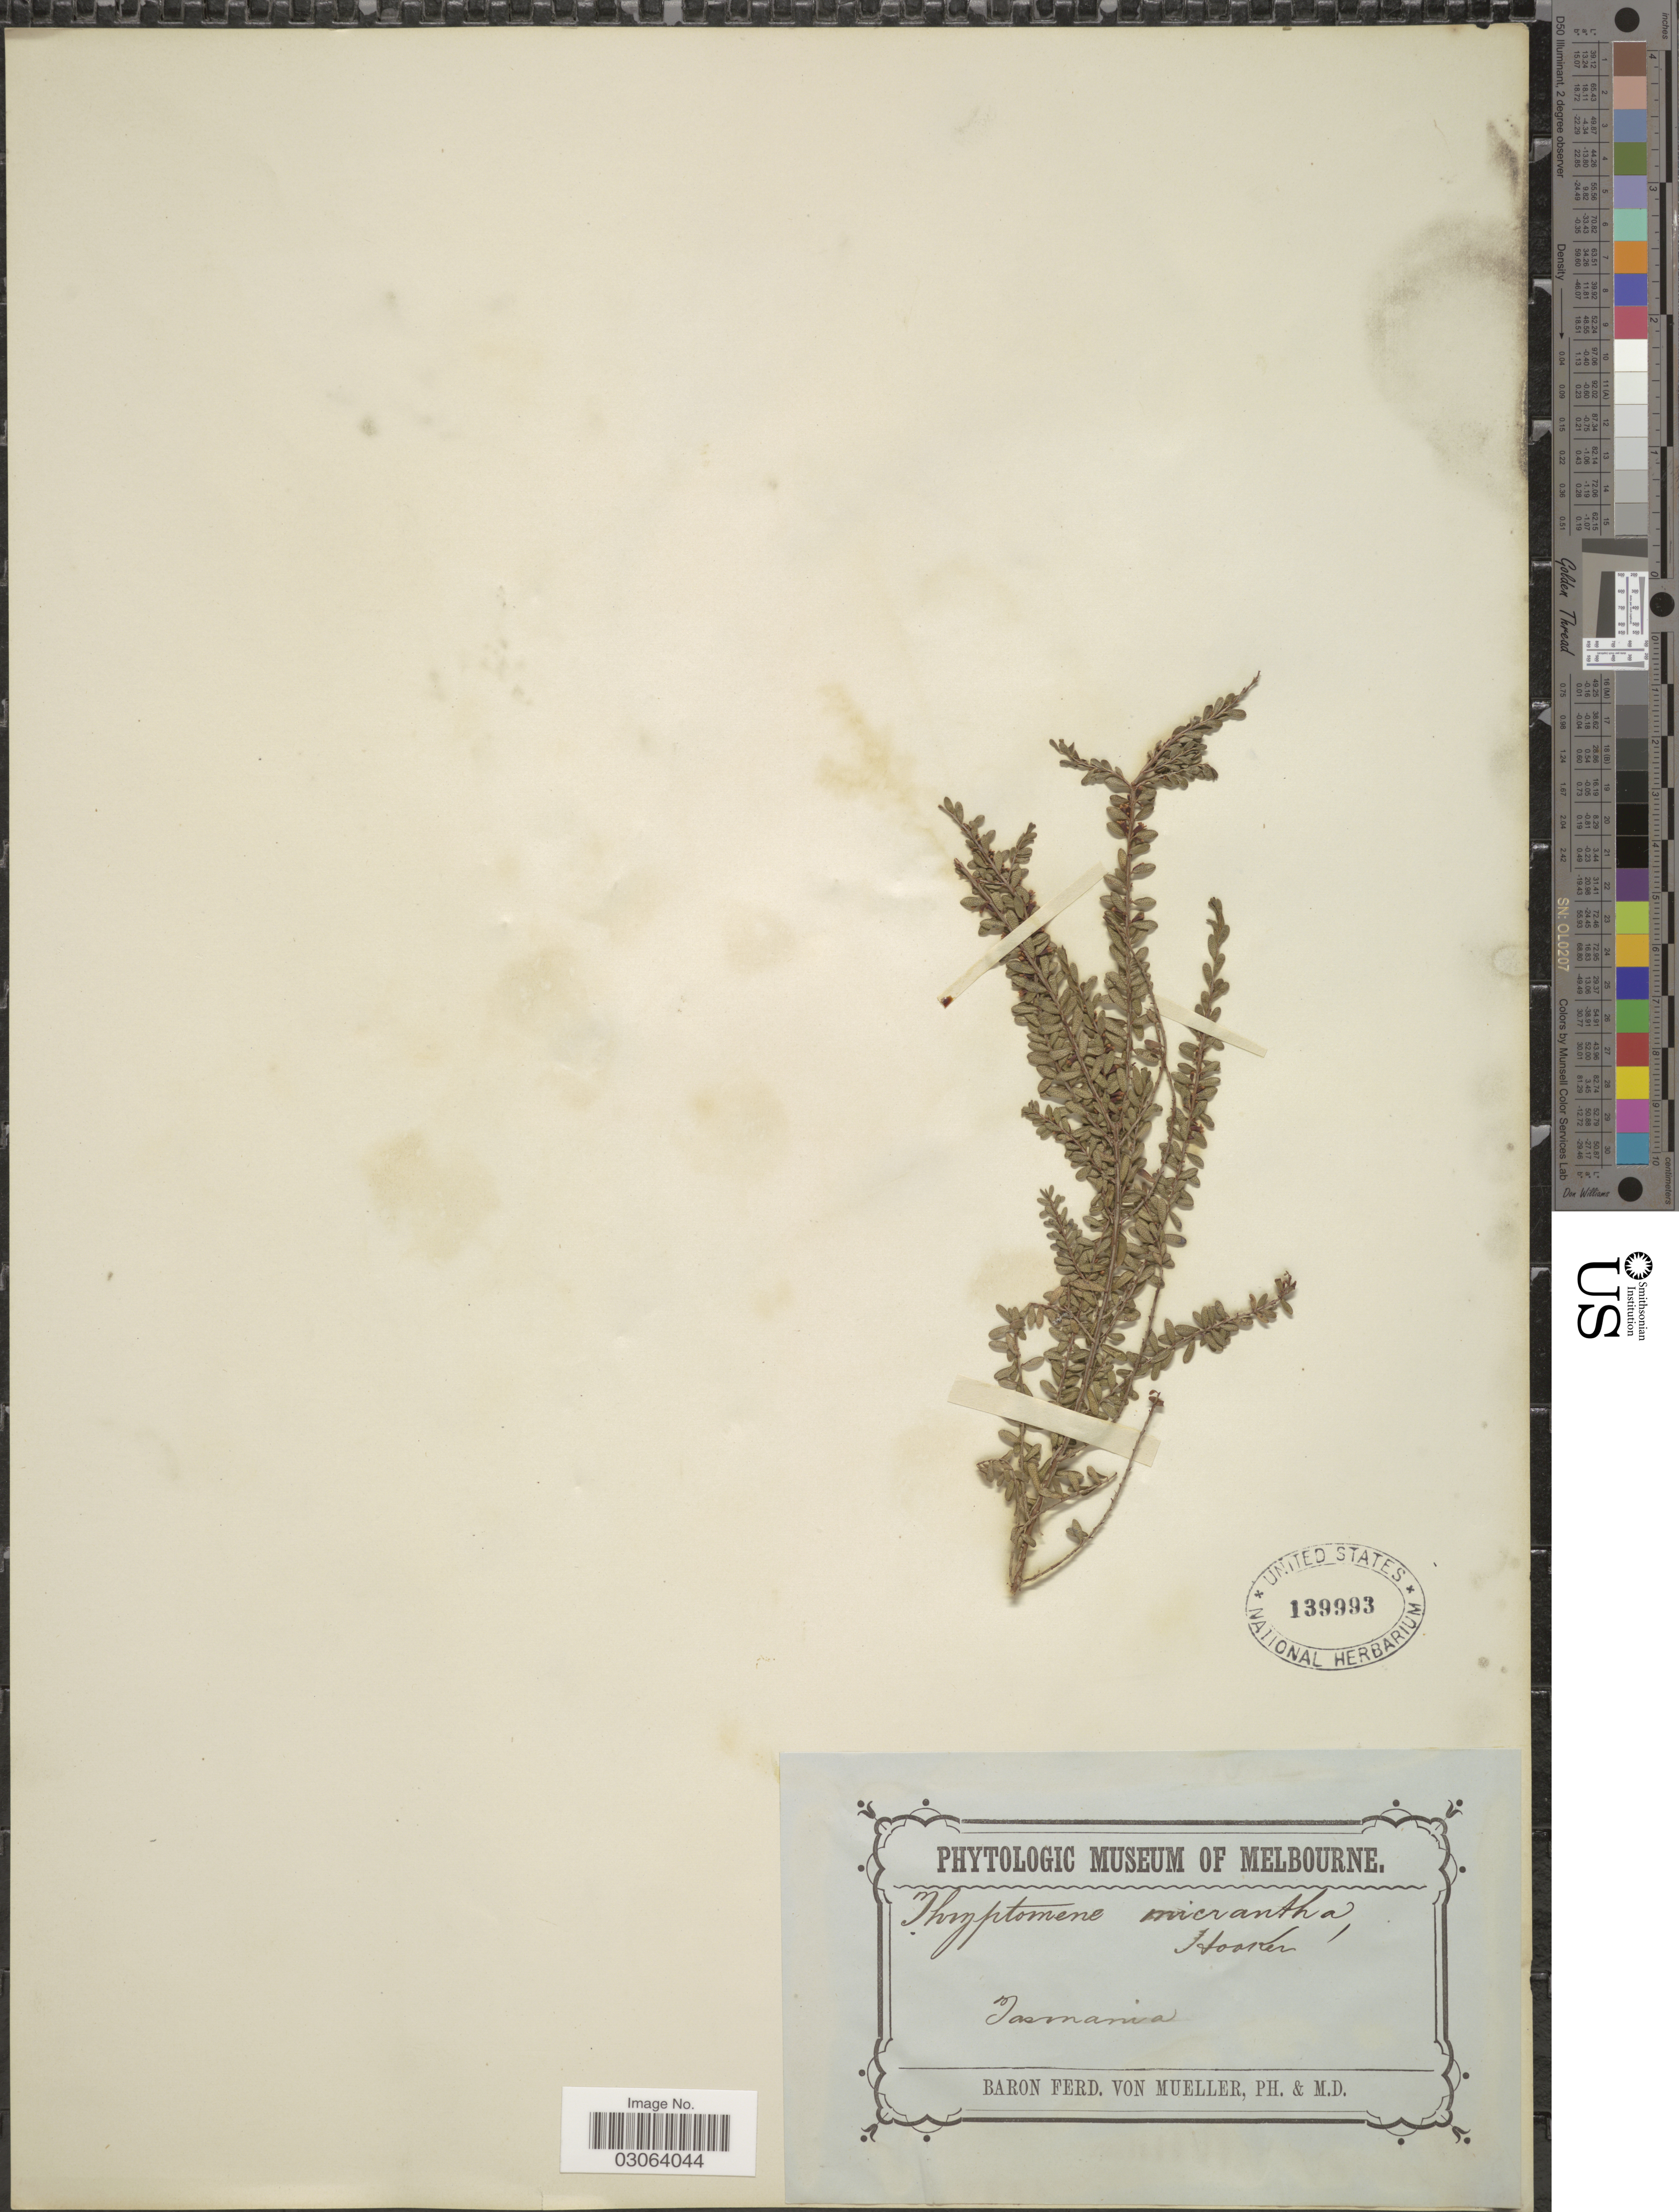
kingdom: Plantae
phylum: Tracheophyta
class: Magnoliopsida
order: Myrtales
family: Myrtaceae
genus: Thryptomene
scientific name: Thryptomene micrantha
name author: Hook. f.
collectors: F. Mueller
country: Australia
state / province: Tasmania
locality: Tasmania.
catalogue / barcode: US 139993